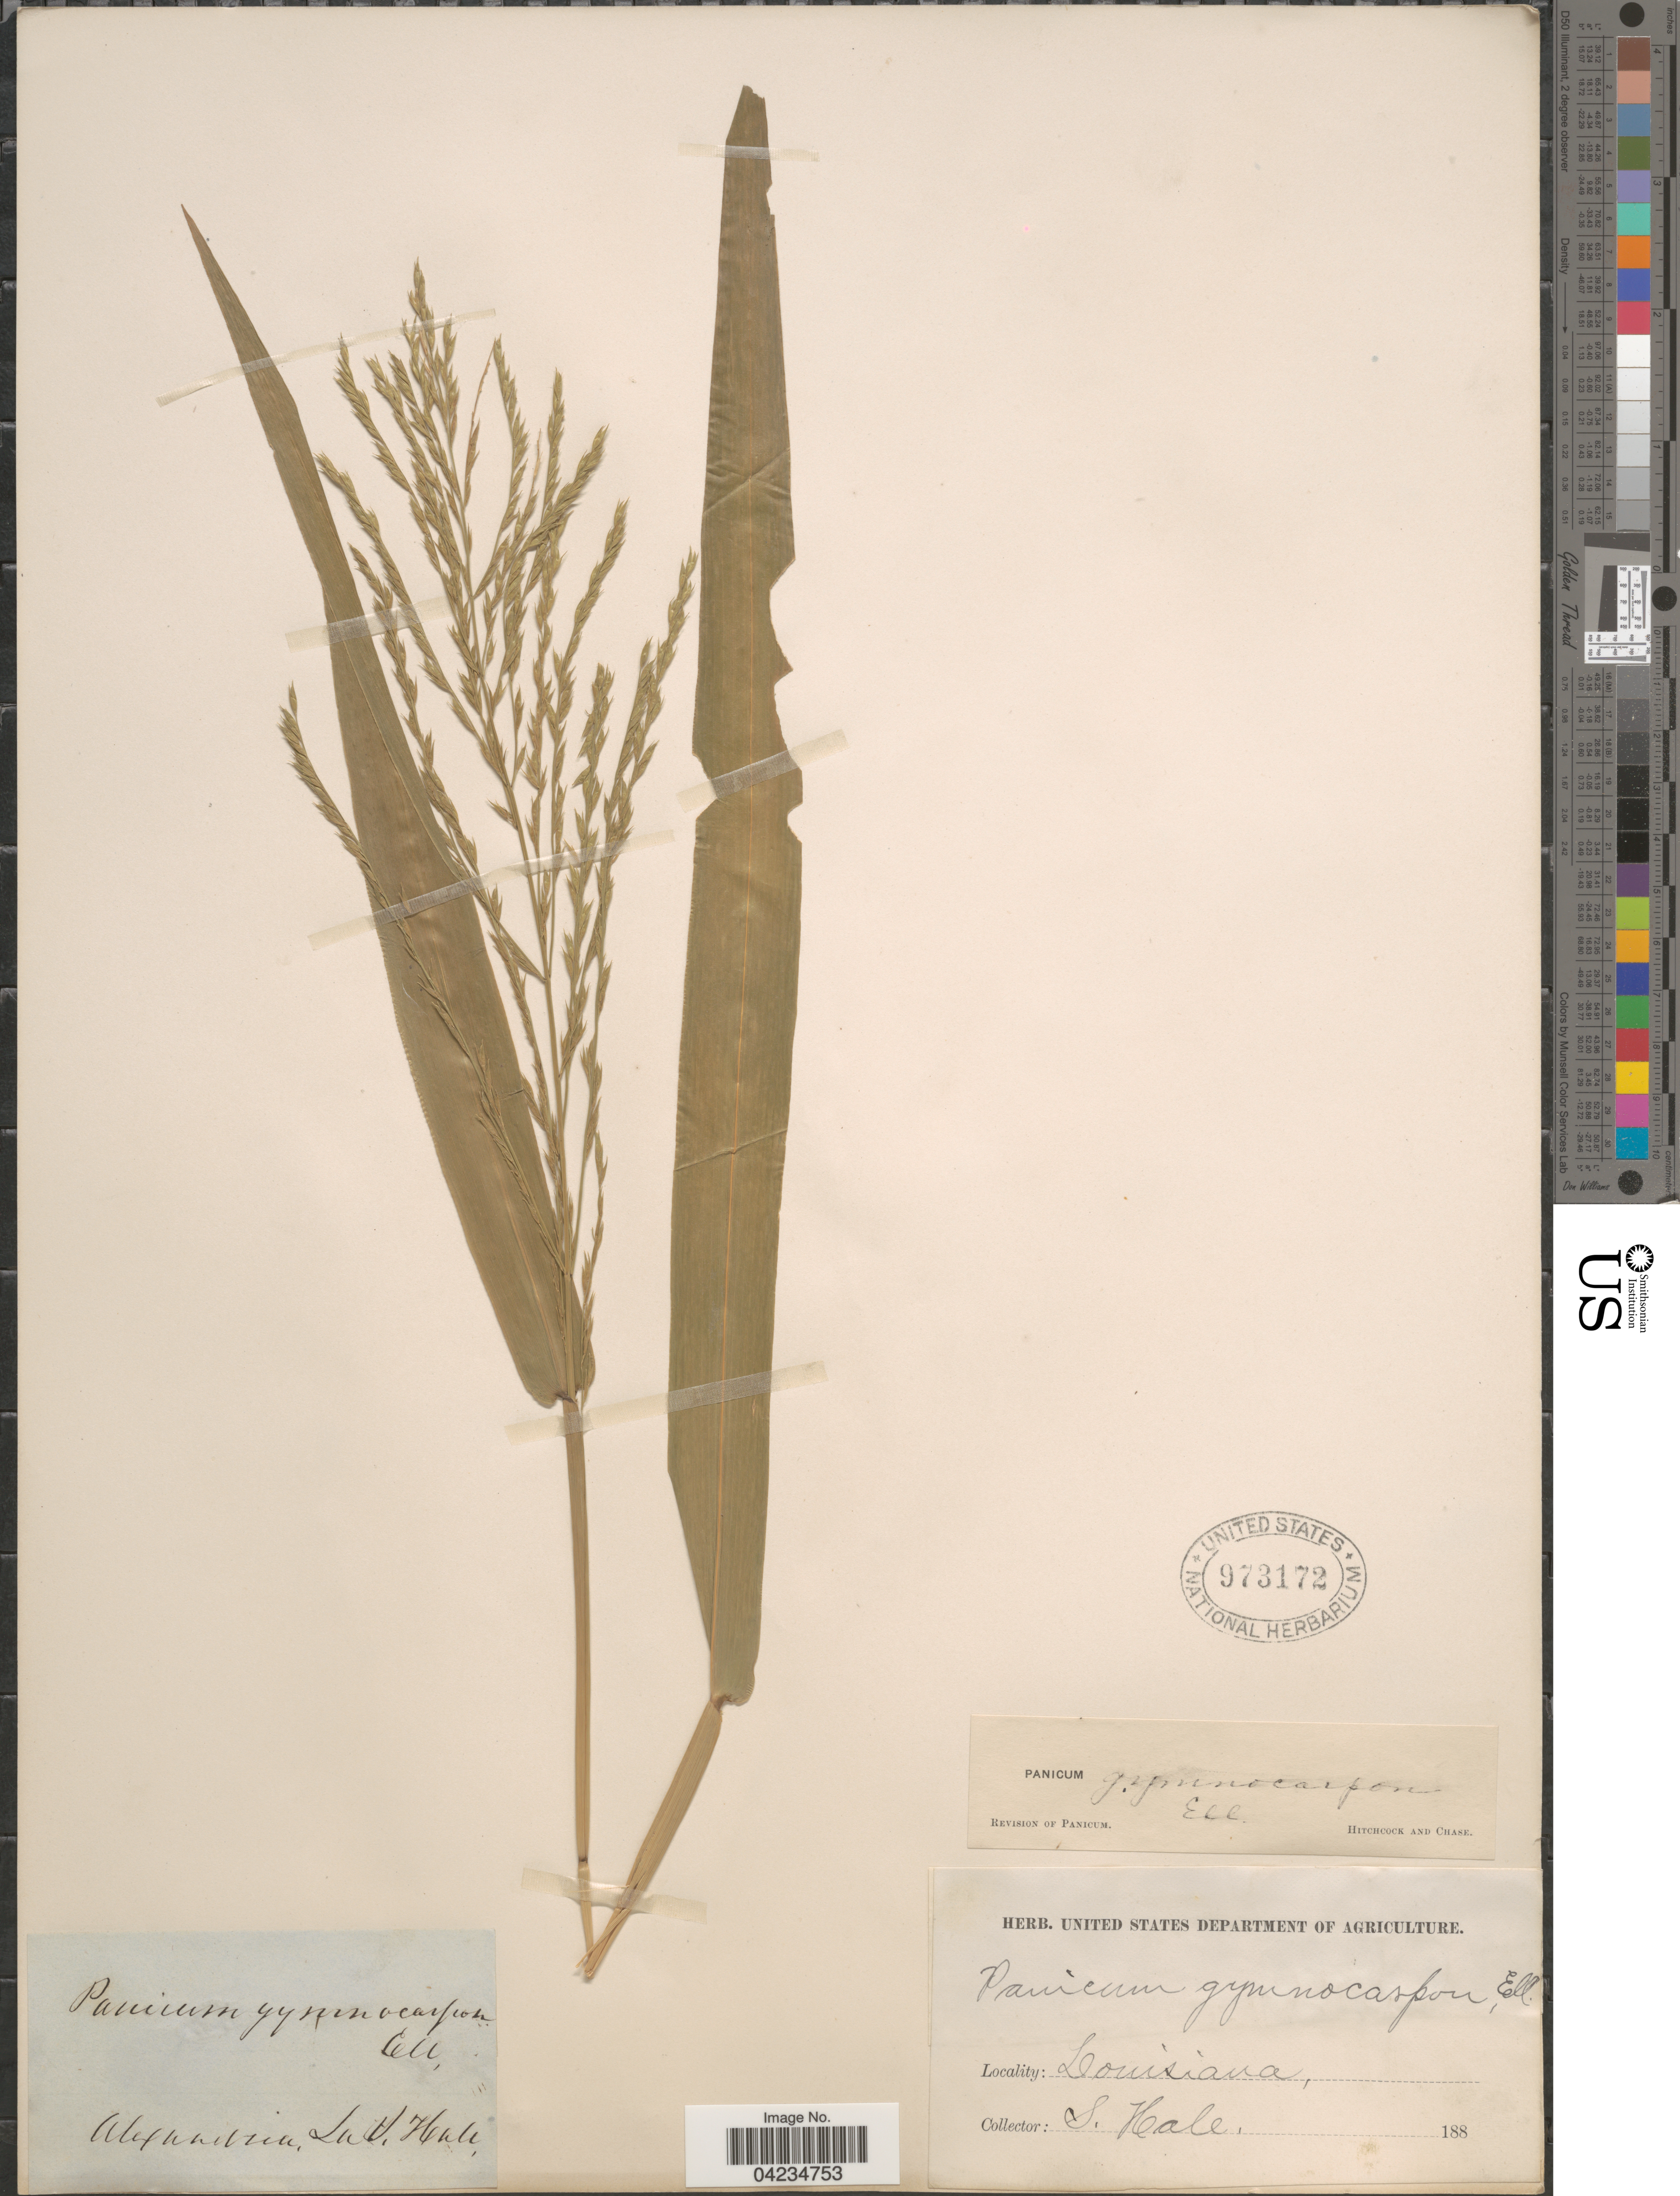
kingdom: Plantae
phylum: Tracheophyta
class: Liliopsida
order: Poales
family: Poaceae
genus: Phanopyrum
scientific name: Phanopyrum gymnocarpon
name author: (Elliott) Nash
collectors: S. Hale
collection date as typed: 188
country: United States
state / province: Louisiana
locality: Alexandria.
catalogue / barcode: US 973172